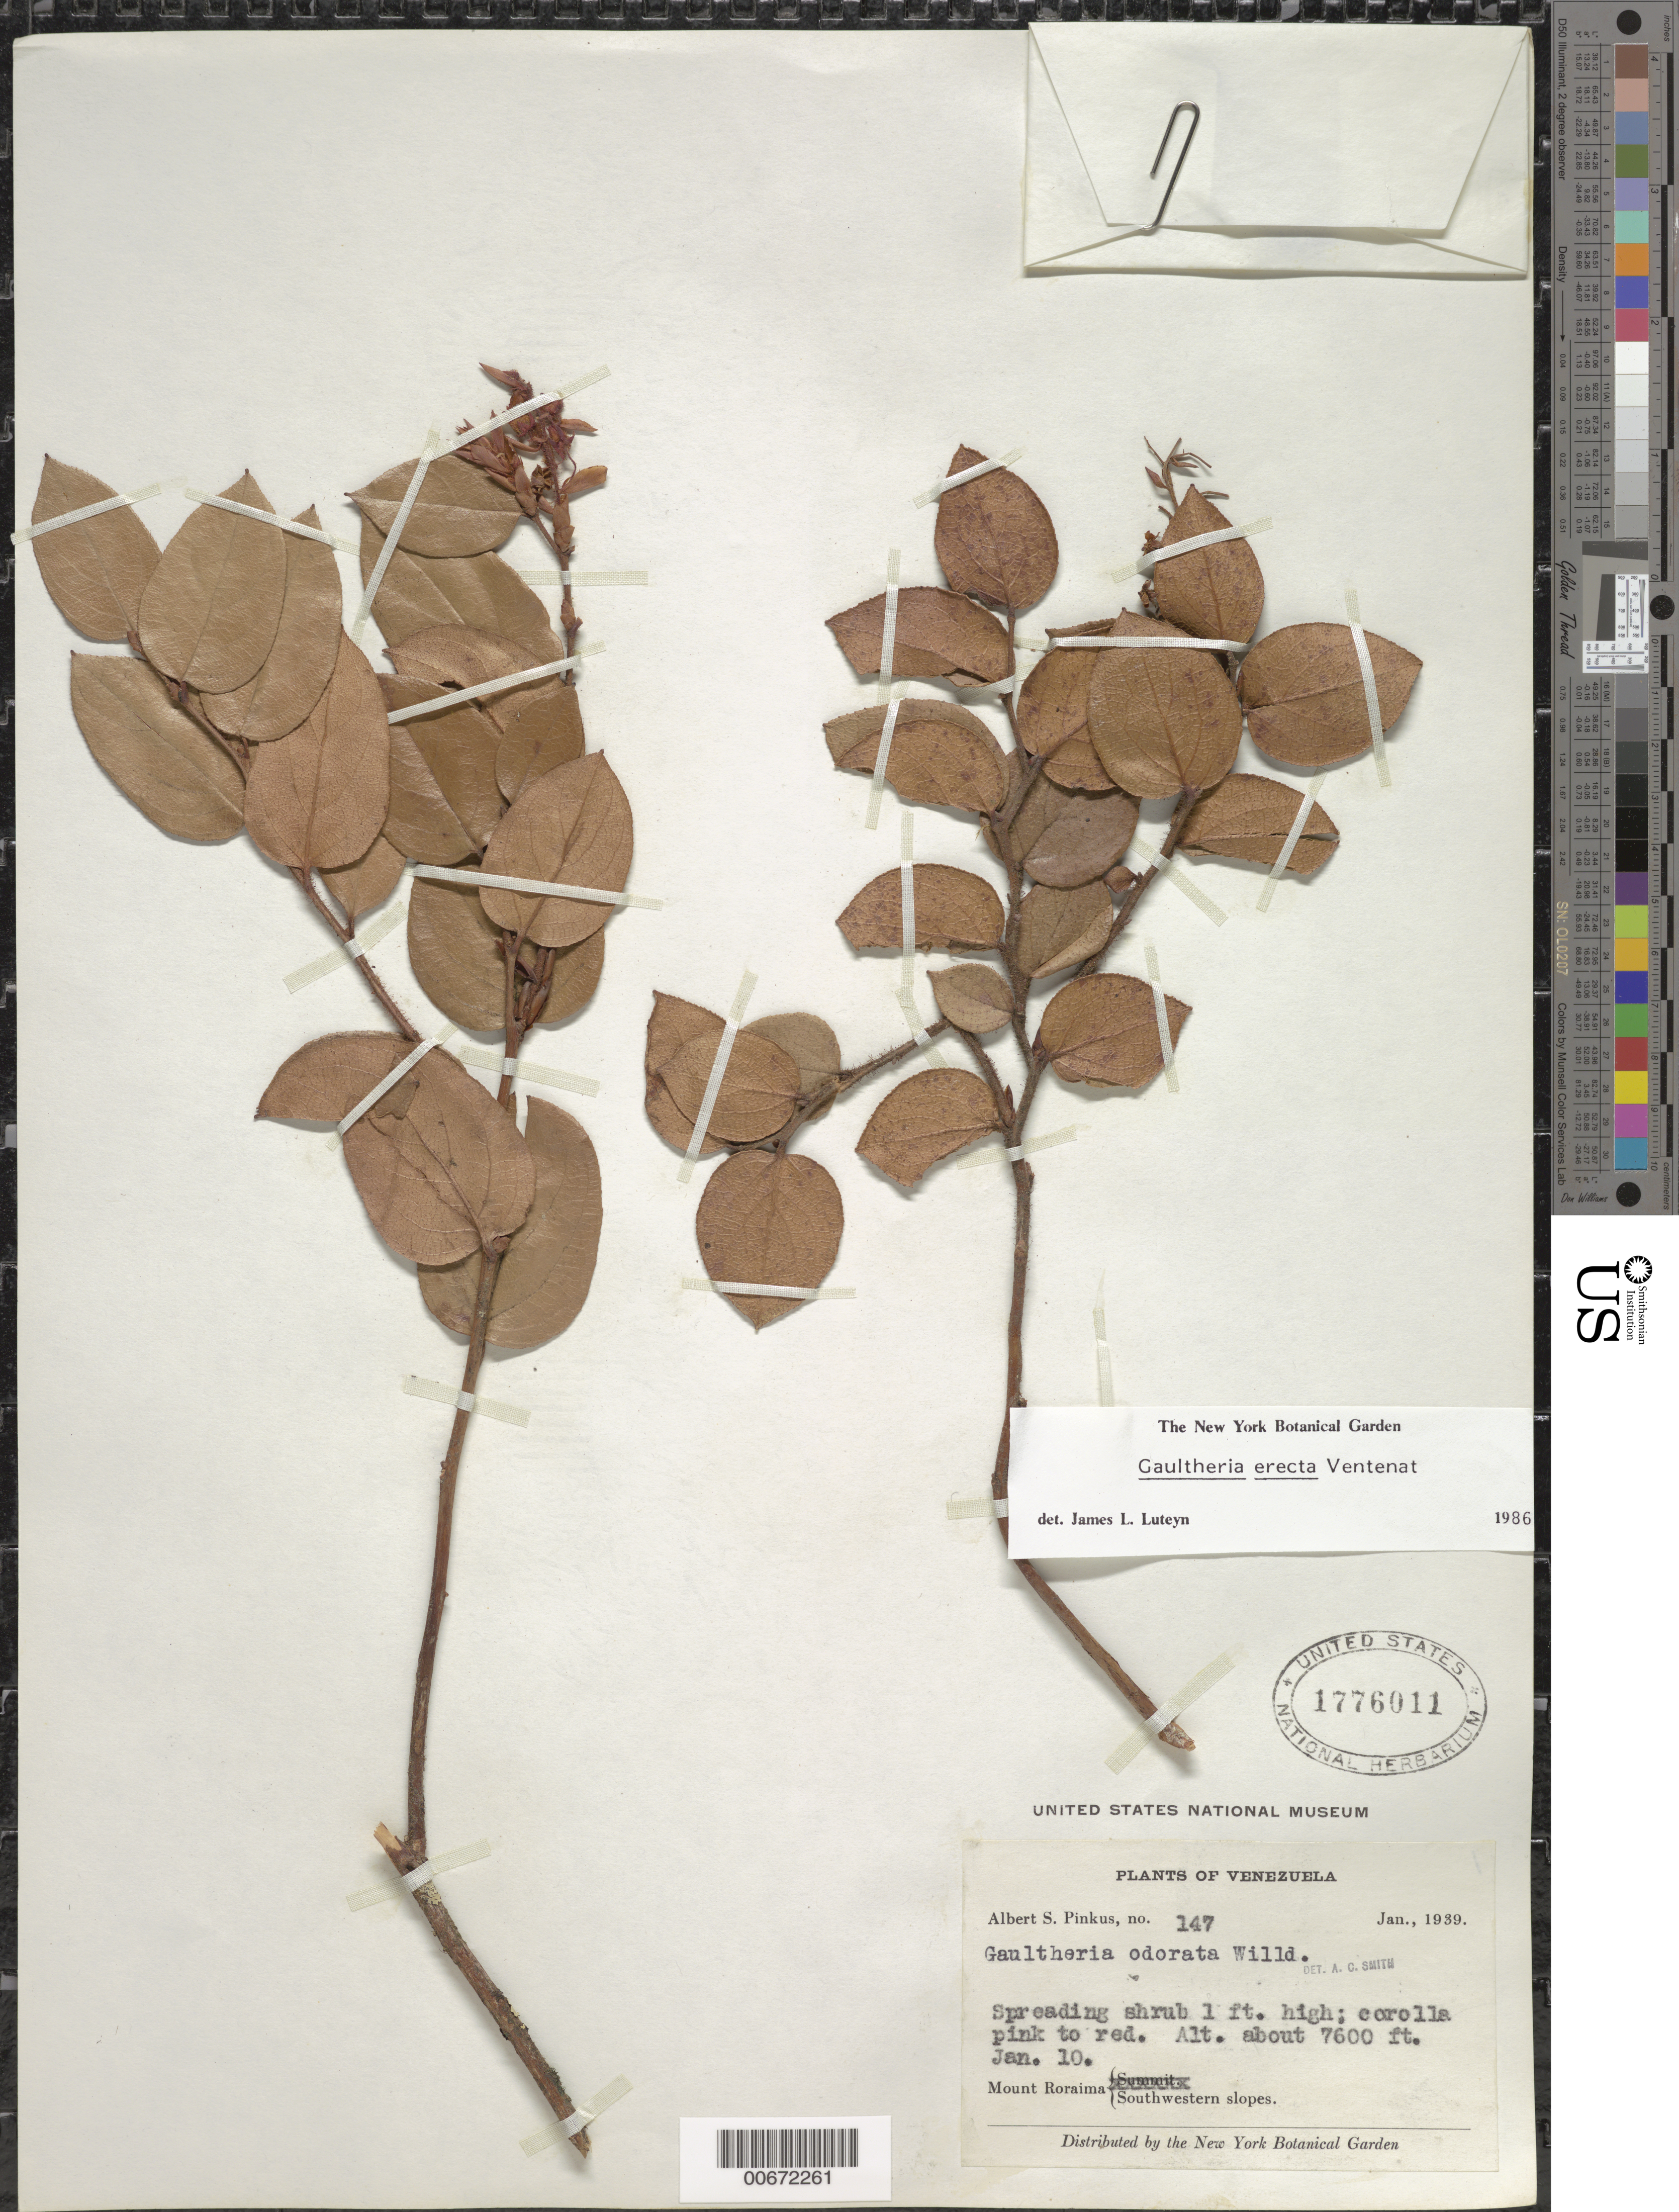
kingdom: Plantae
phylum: Tracheophyta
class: Magnoliopsida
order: Ericales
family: Ericaceae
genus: Gaultheria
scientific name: Gaultheria erecta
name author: Vent.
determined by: Luteyn, J. L.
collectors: A. Pinkus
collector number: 147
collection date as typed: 10-Jan-39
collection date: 1939-01-10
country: Venezuela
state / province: Bolívar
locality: Mt. Roraima, SW slopes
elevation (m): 2256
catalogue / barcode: US 1776011